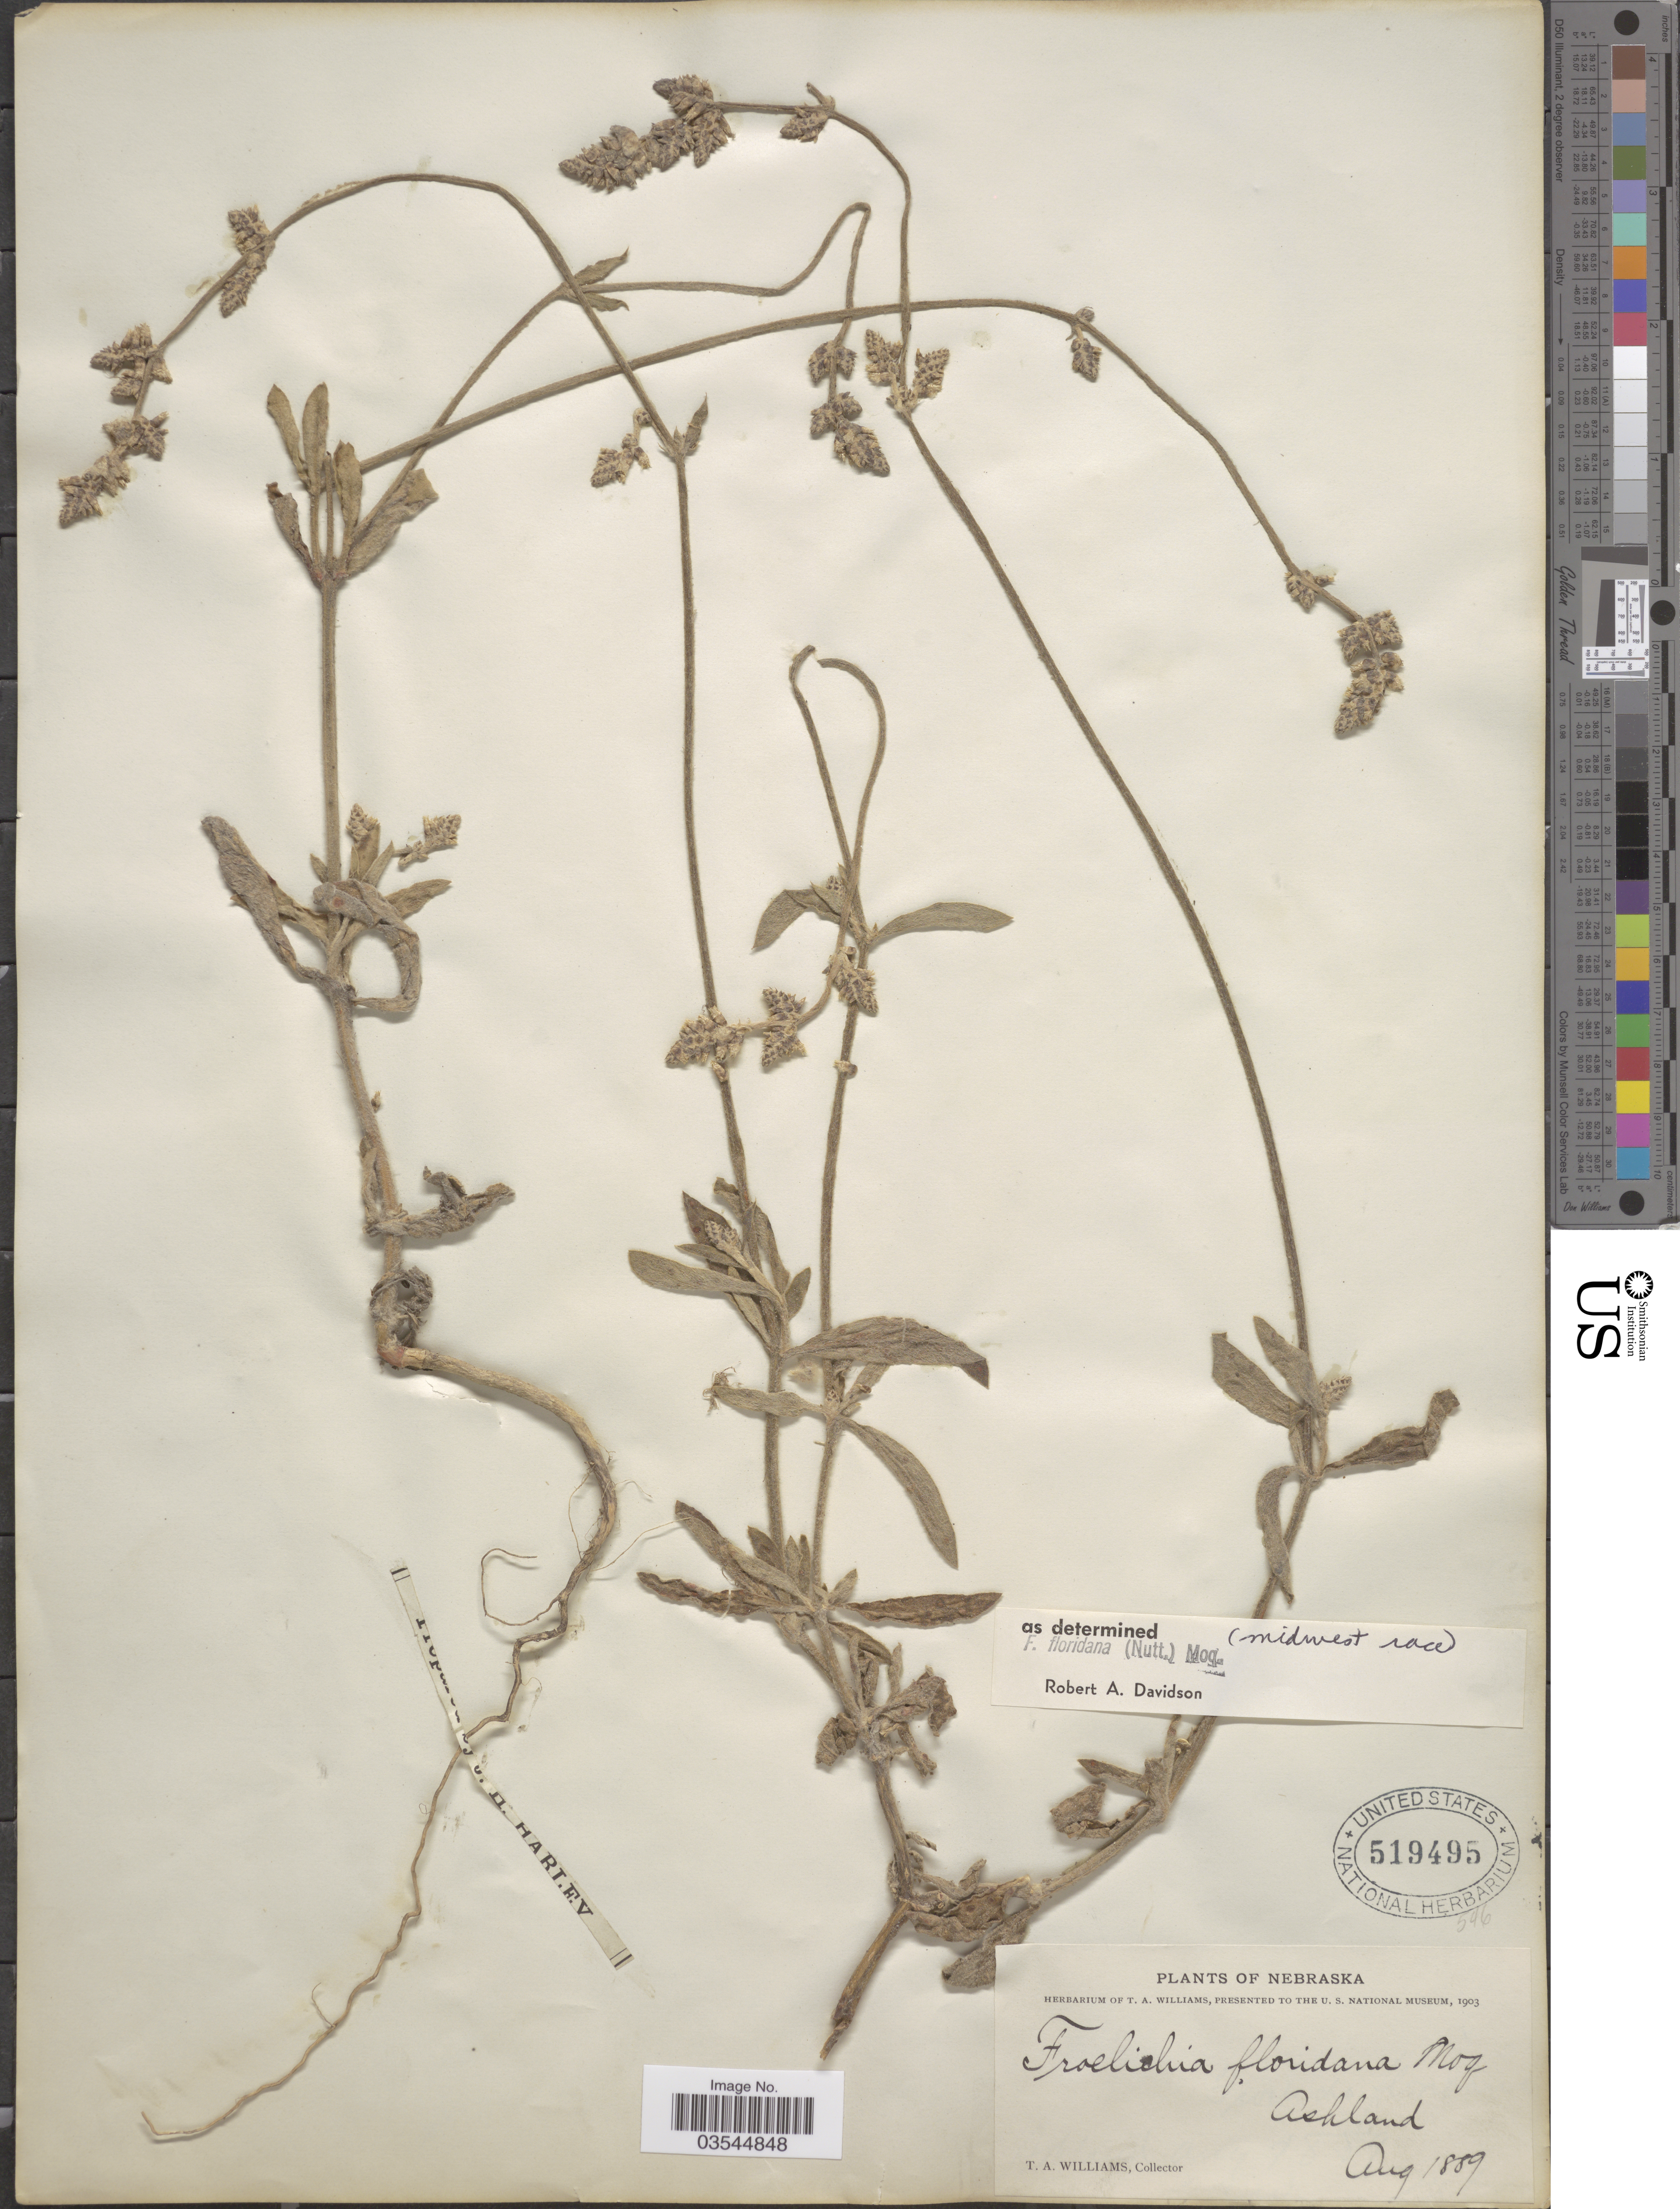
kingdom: Plantae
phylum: Tracheophyta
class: Magnoliopsida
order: Caryophyllales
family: Amaranthaceae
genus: Froelichia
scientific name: Froelichia floridana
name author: (Nutt.) Moq.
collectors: T. Williams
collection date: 1889-08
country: United States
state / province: Nebraska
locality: Ashland.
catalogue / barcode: US 519495